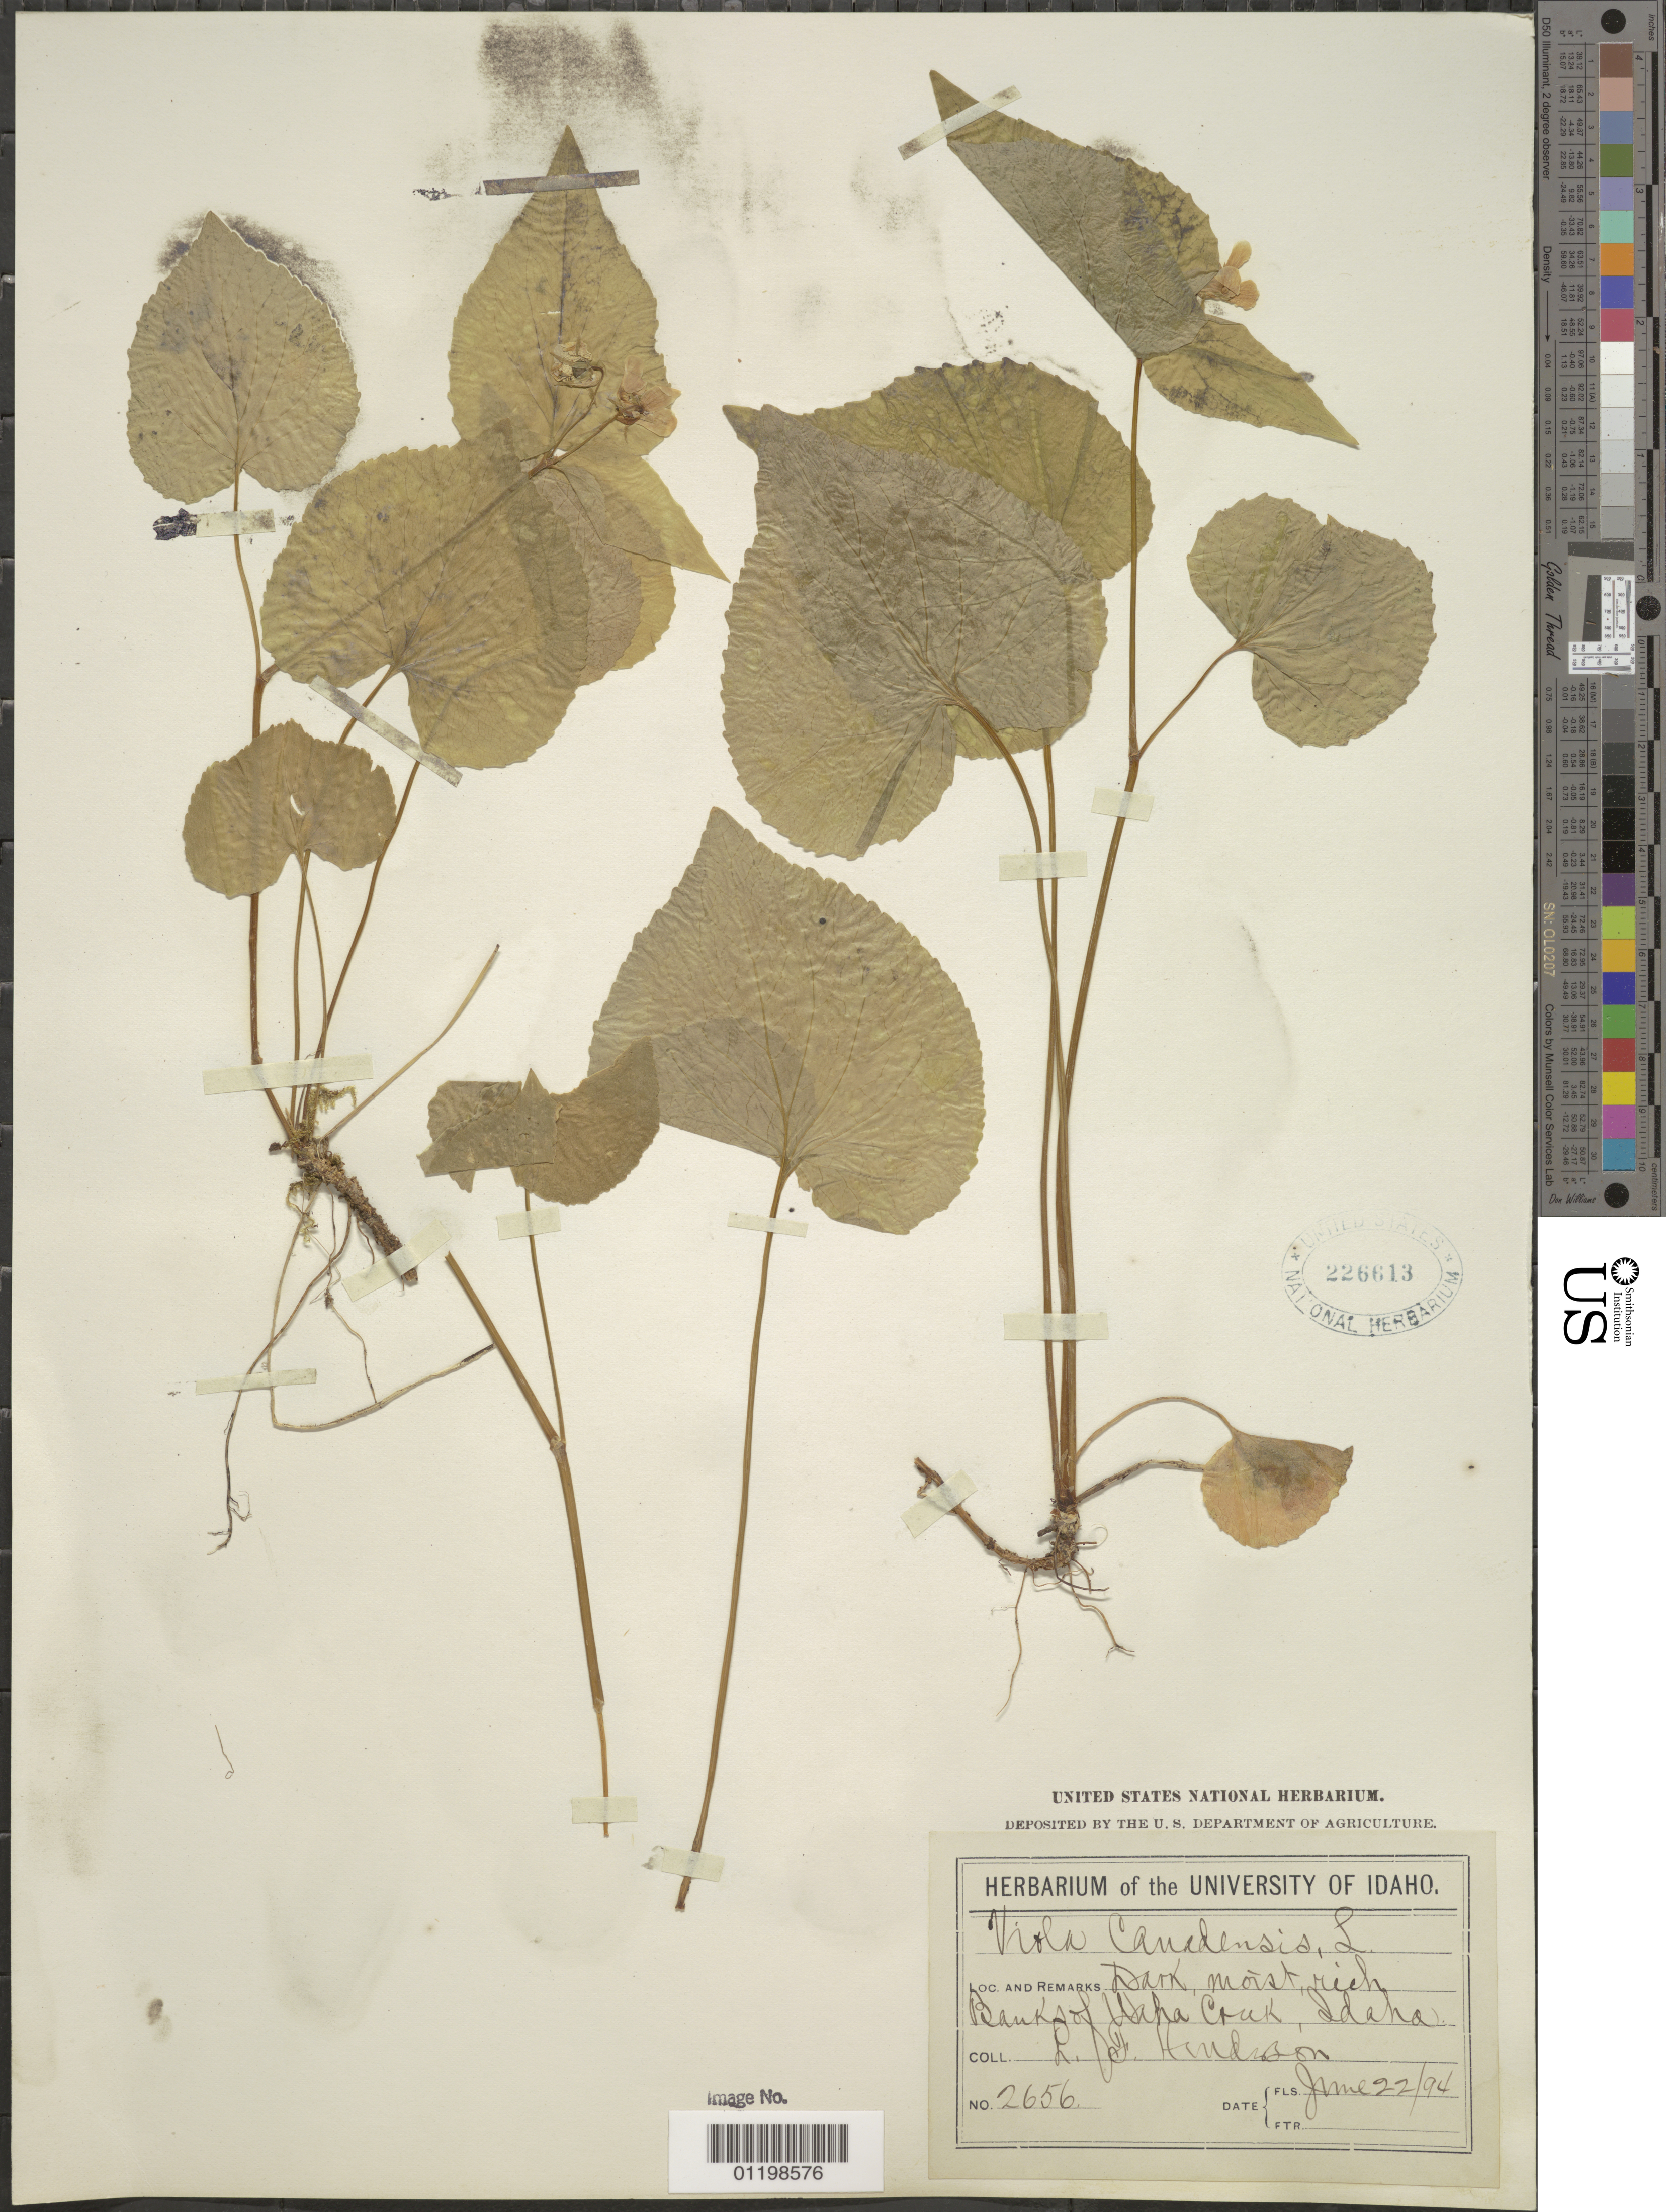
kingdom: Plantae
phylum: Tracheophyta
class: Magnoliopsida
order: Malpighiales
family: Violaceae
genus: Viola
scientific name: Viola canadensis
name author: L.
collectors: L. F. Henderson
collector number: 2656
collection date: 1894-06-22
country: United States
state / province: Idaho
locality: Banks of Waha Creek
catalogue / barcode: US 226613